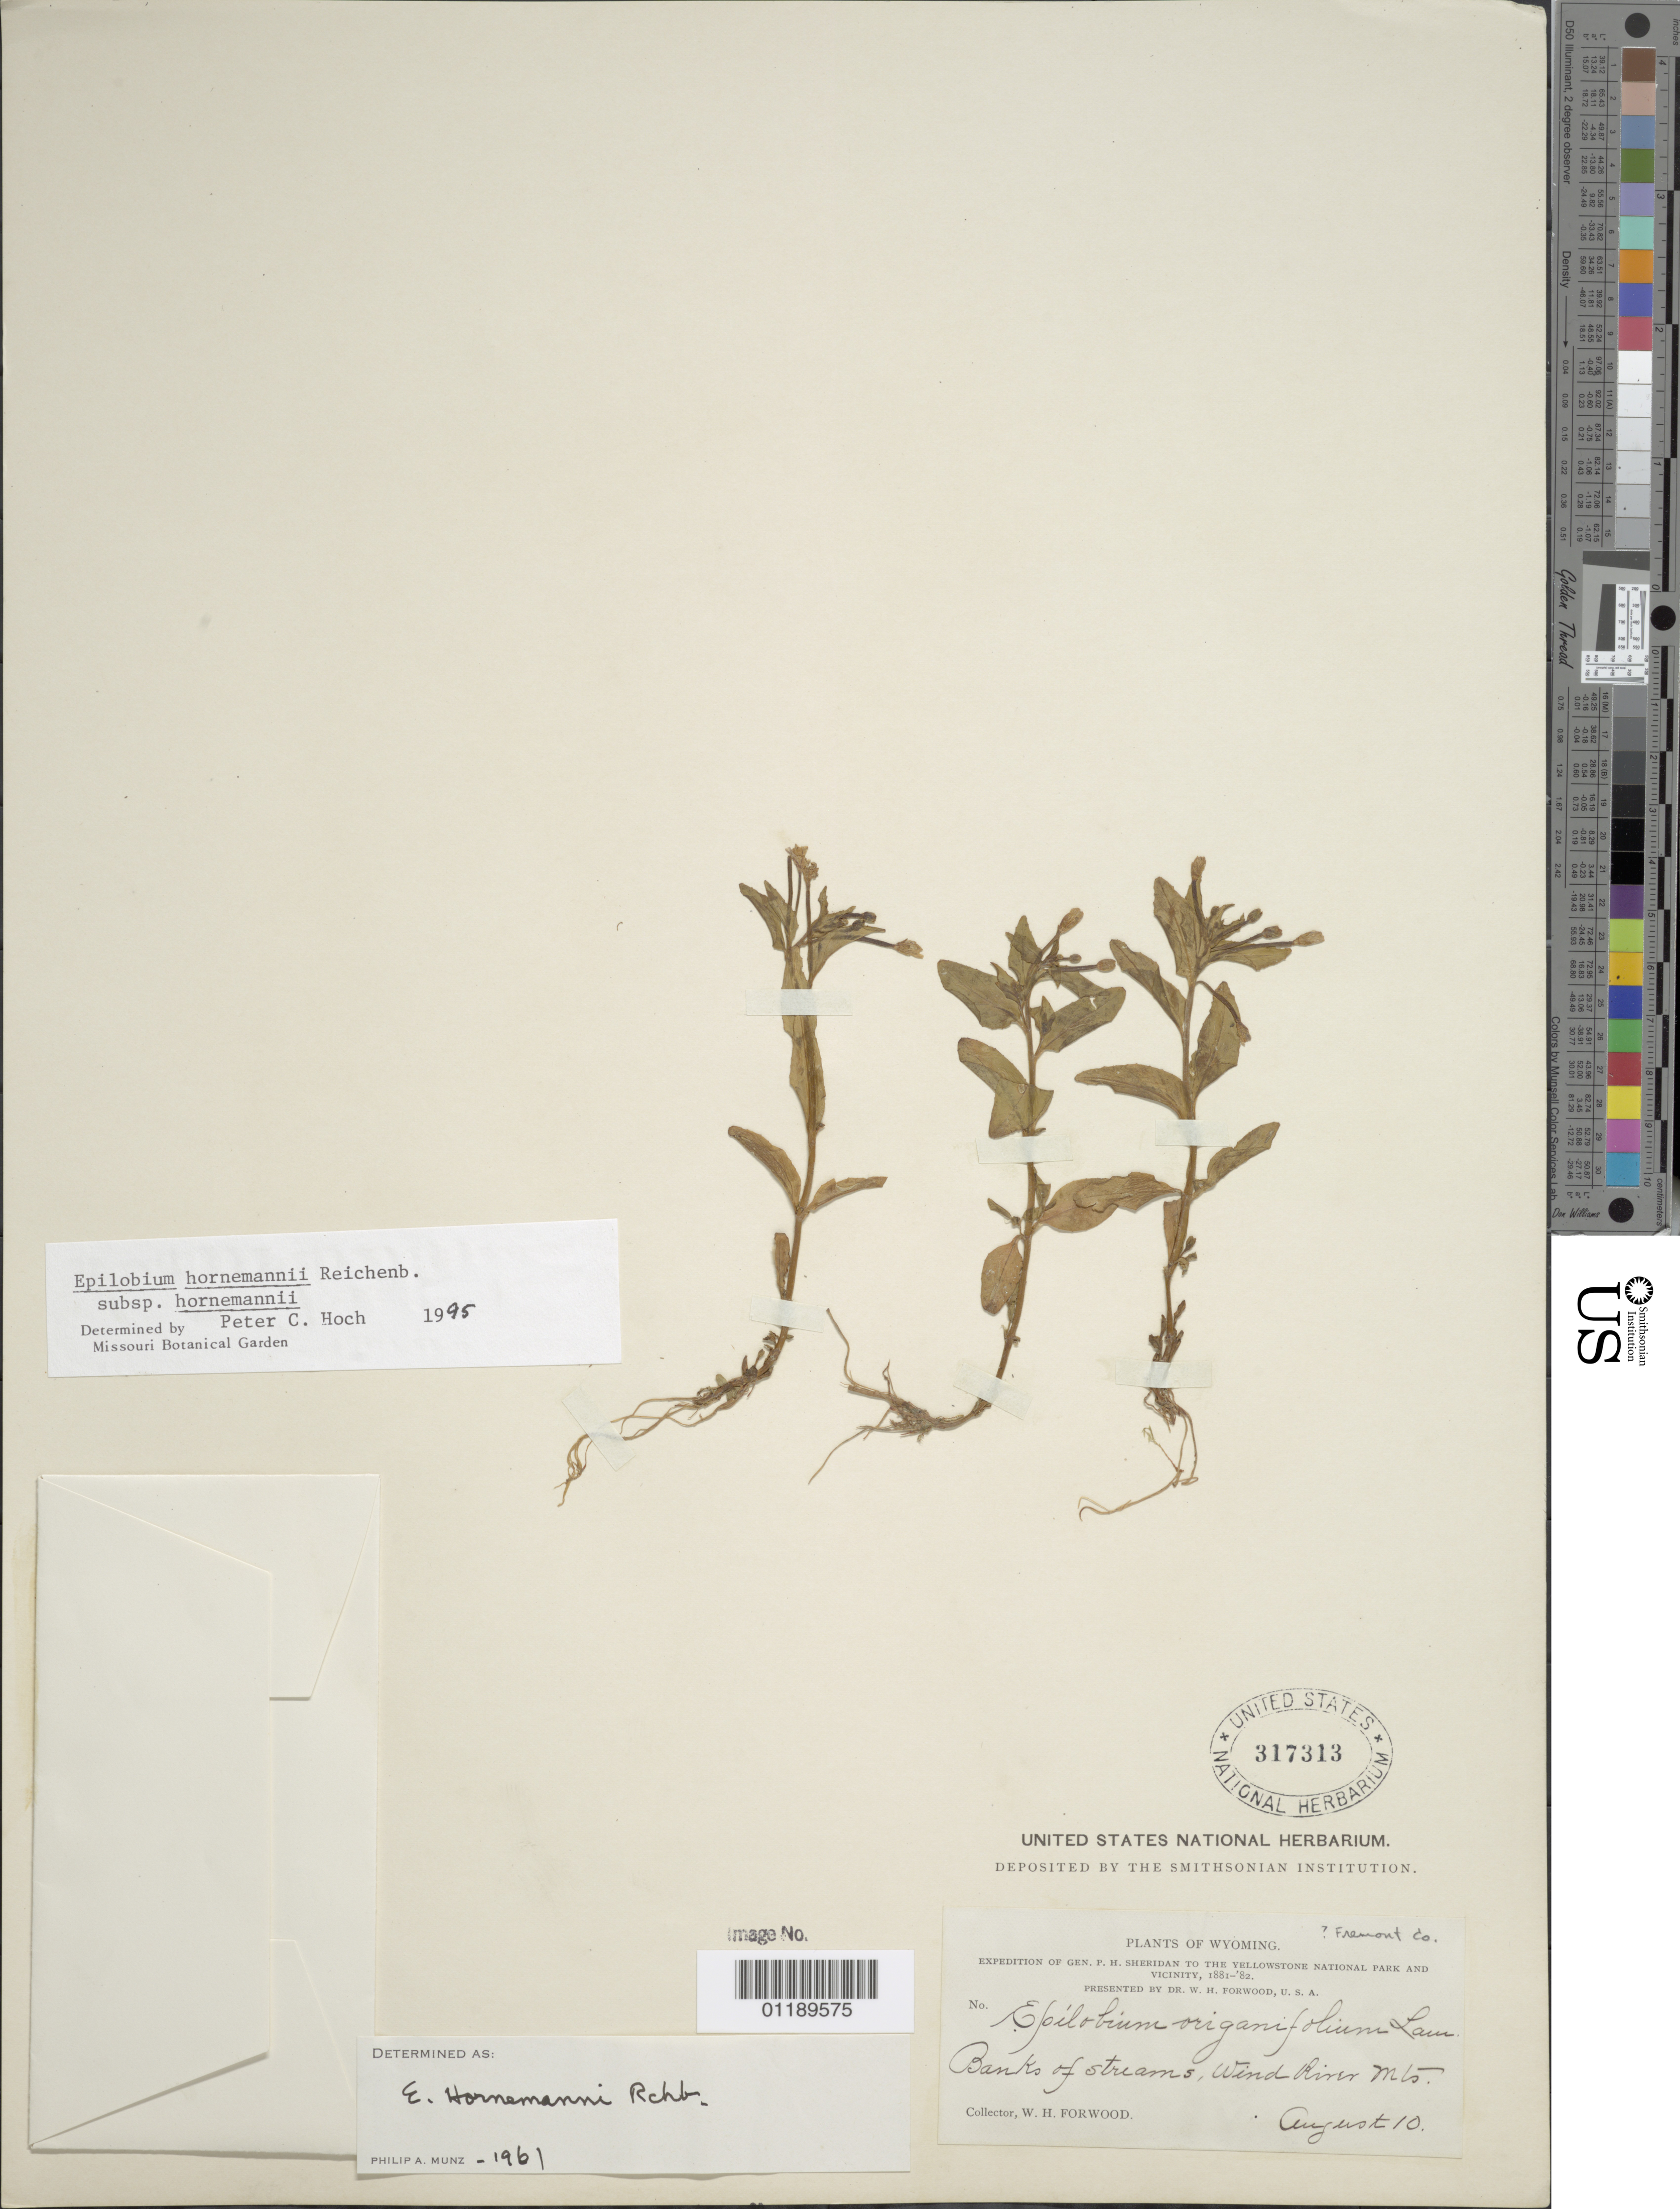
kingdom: Plantae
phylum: Tracheophyta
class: Magnoliopsida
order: Myrtales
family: Onagraceae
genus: Epilobium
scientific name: Epilobium hornemannii subsp. hornemannii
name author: Rchb.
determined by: Hoch, P. C.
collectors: W. Forwood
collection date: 1881-08-10 or 1882-08-10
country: United States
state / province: Wyoming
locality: Wind River Mts.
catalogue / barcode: US 317313